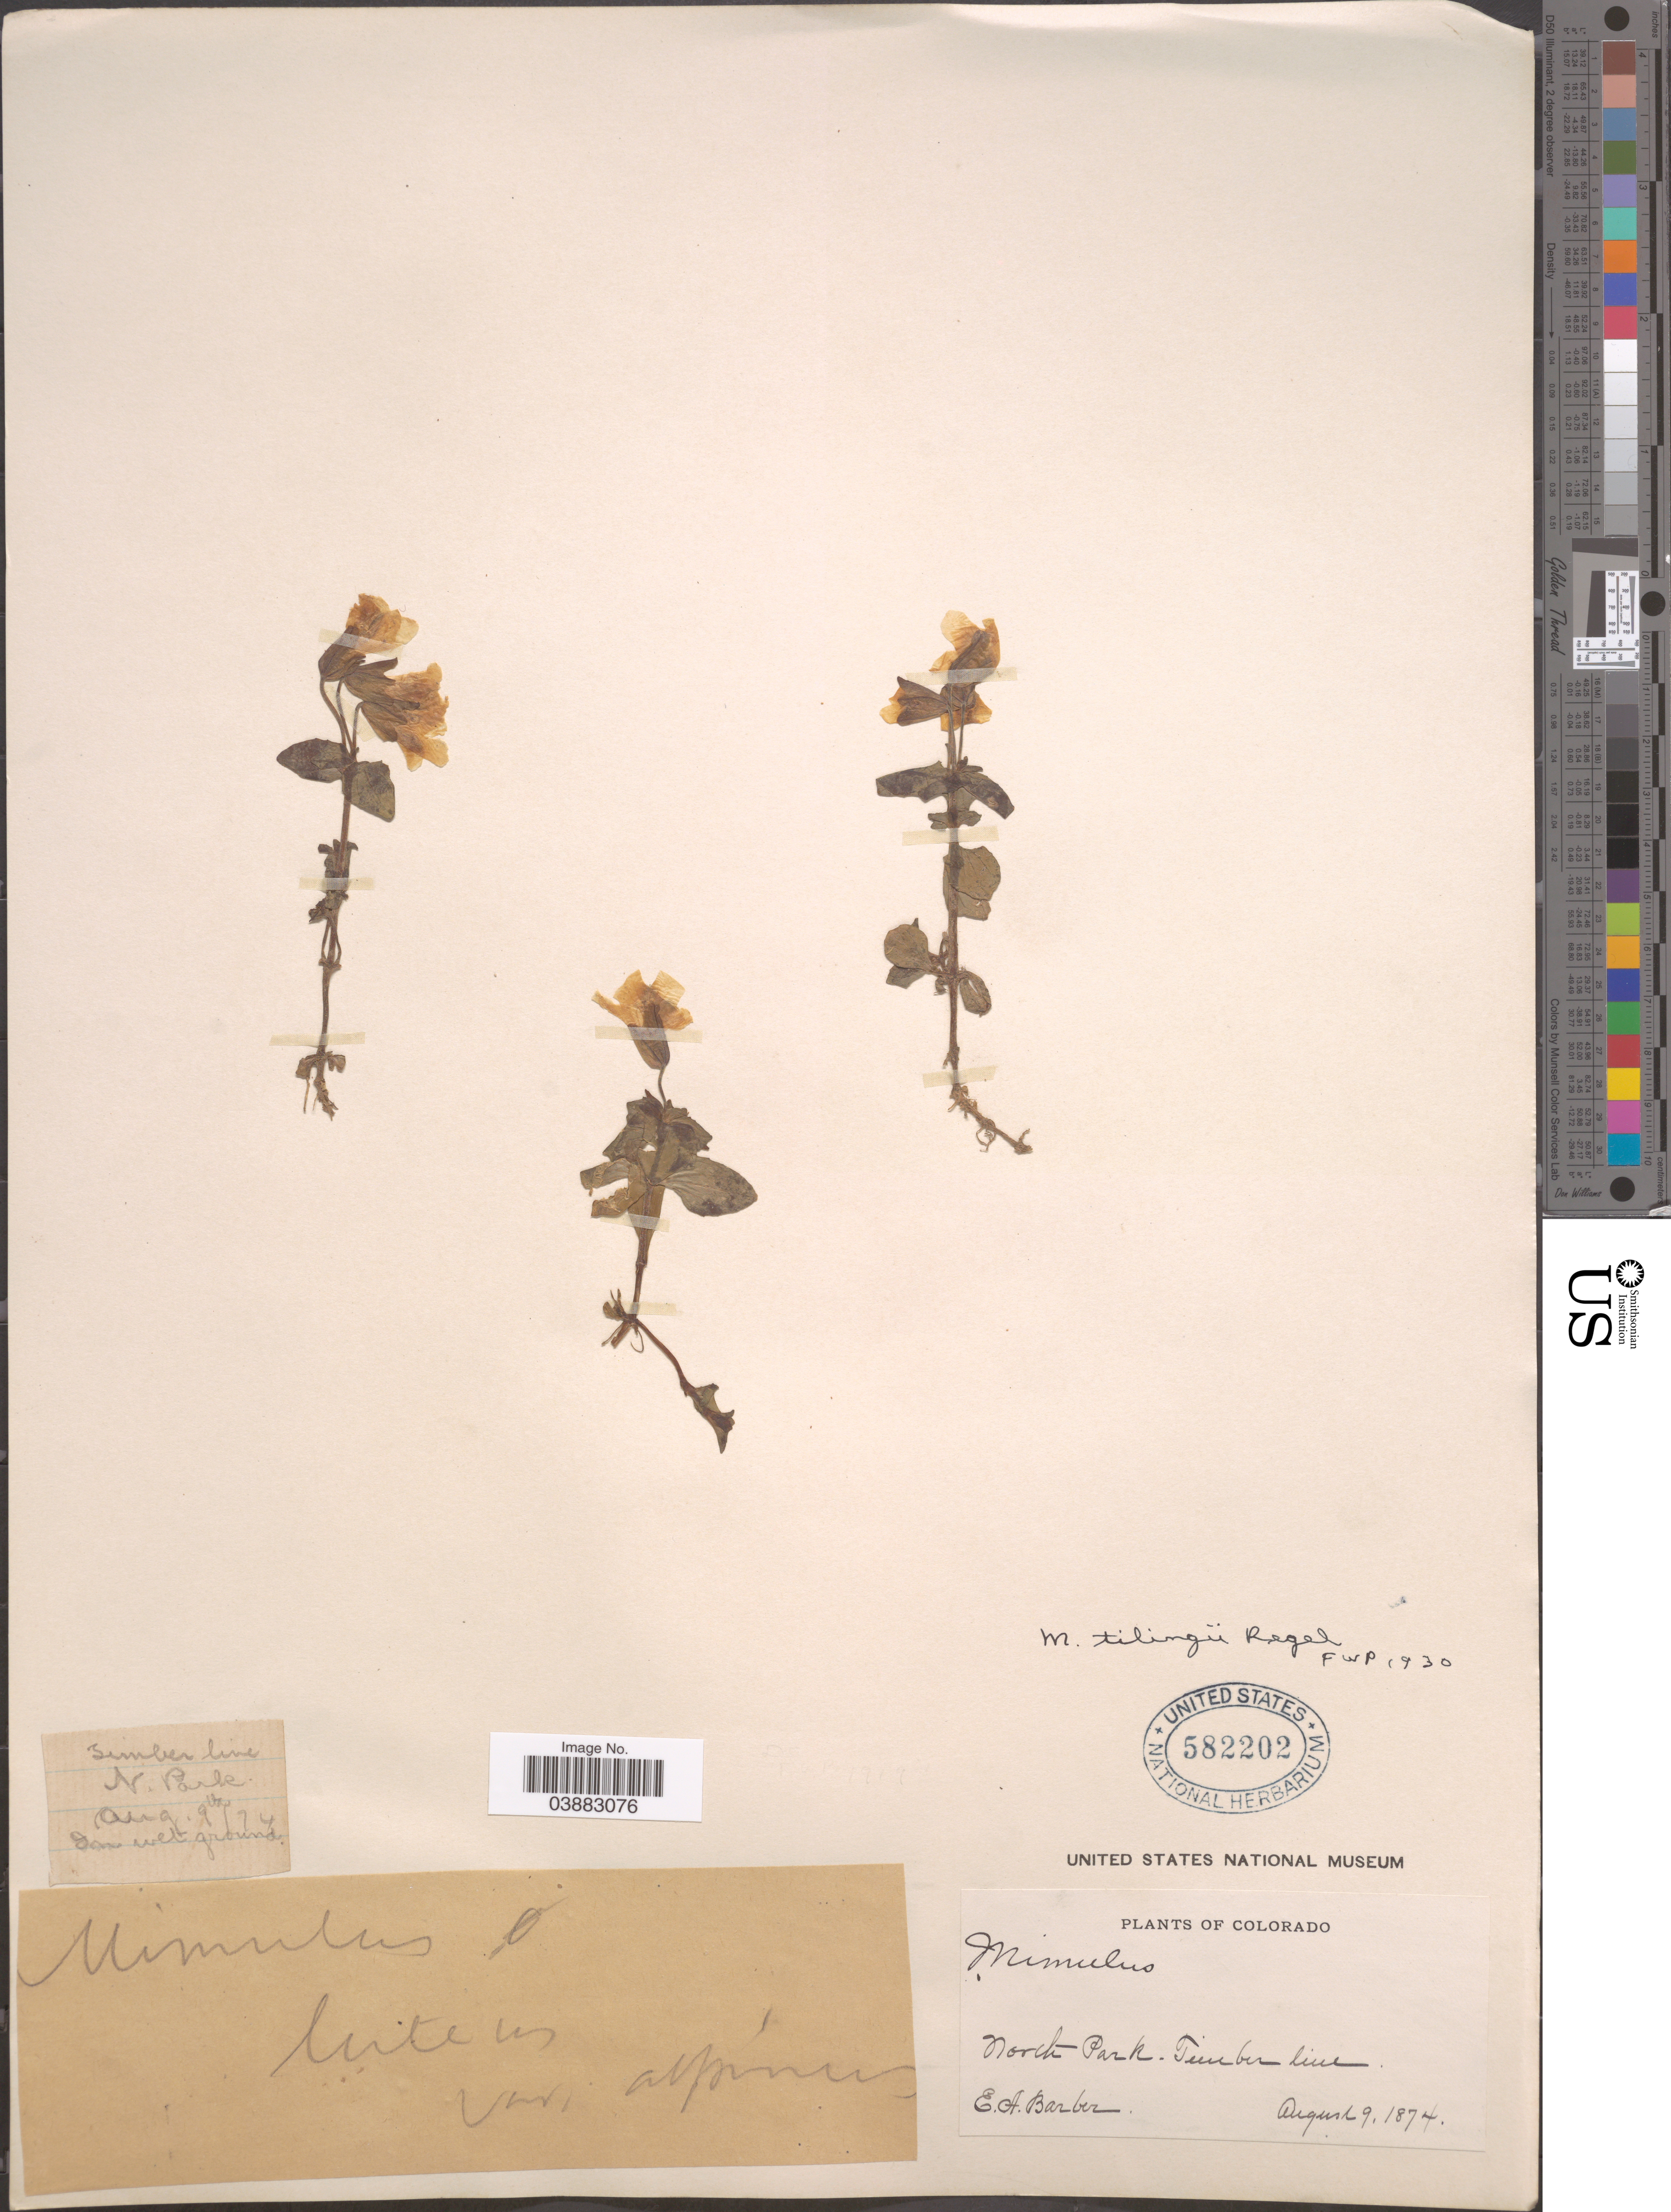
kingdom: Plantae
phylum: Tracheophyta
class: Magnoliopsida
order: Lamiales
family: Phrymaceae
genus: Mimulus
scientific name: Mimulus tilingii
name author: Regel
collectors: E. Barber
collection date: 1874-08-09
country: United States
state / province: Colorado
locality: North Park. Timberline.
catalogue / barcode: US 582202